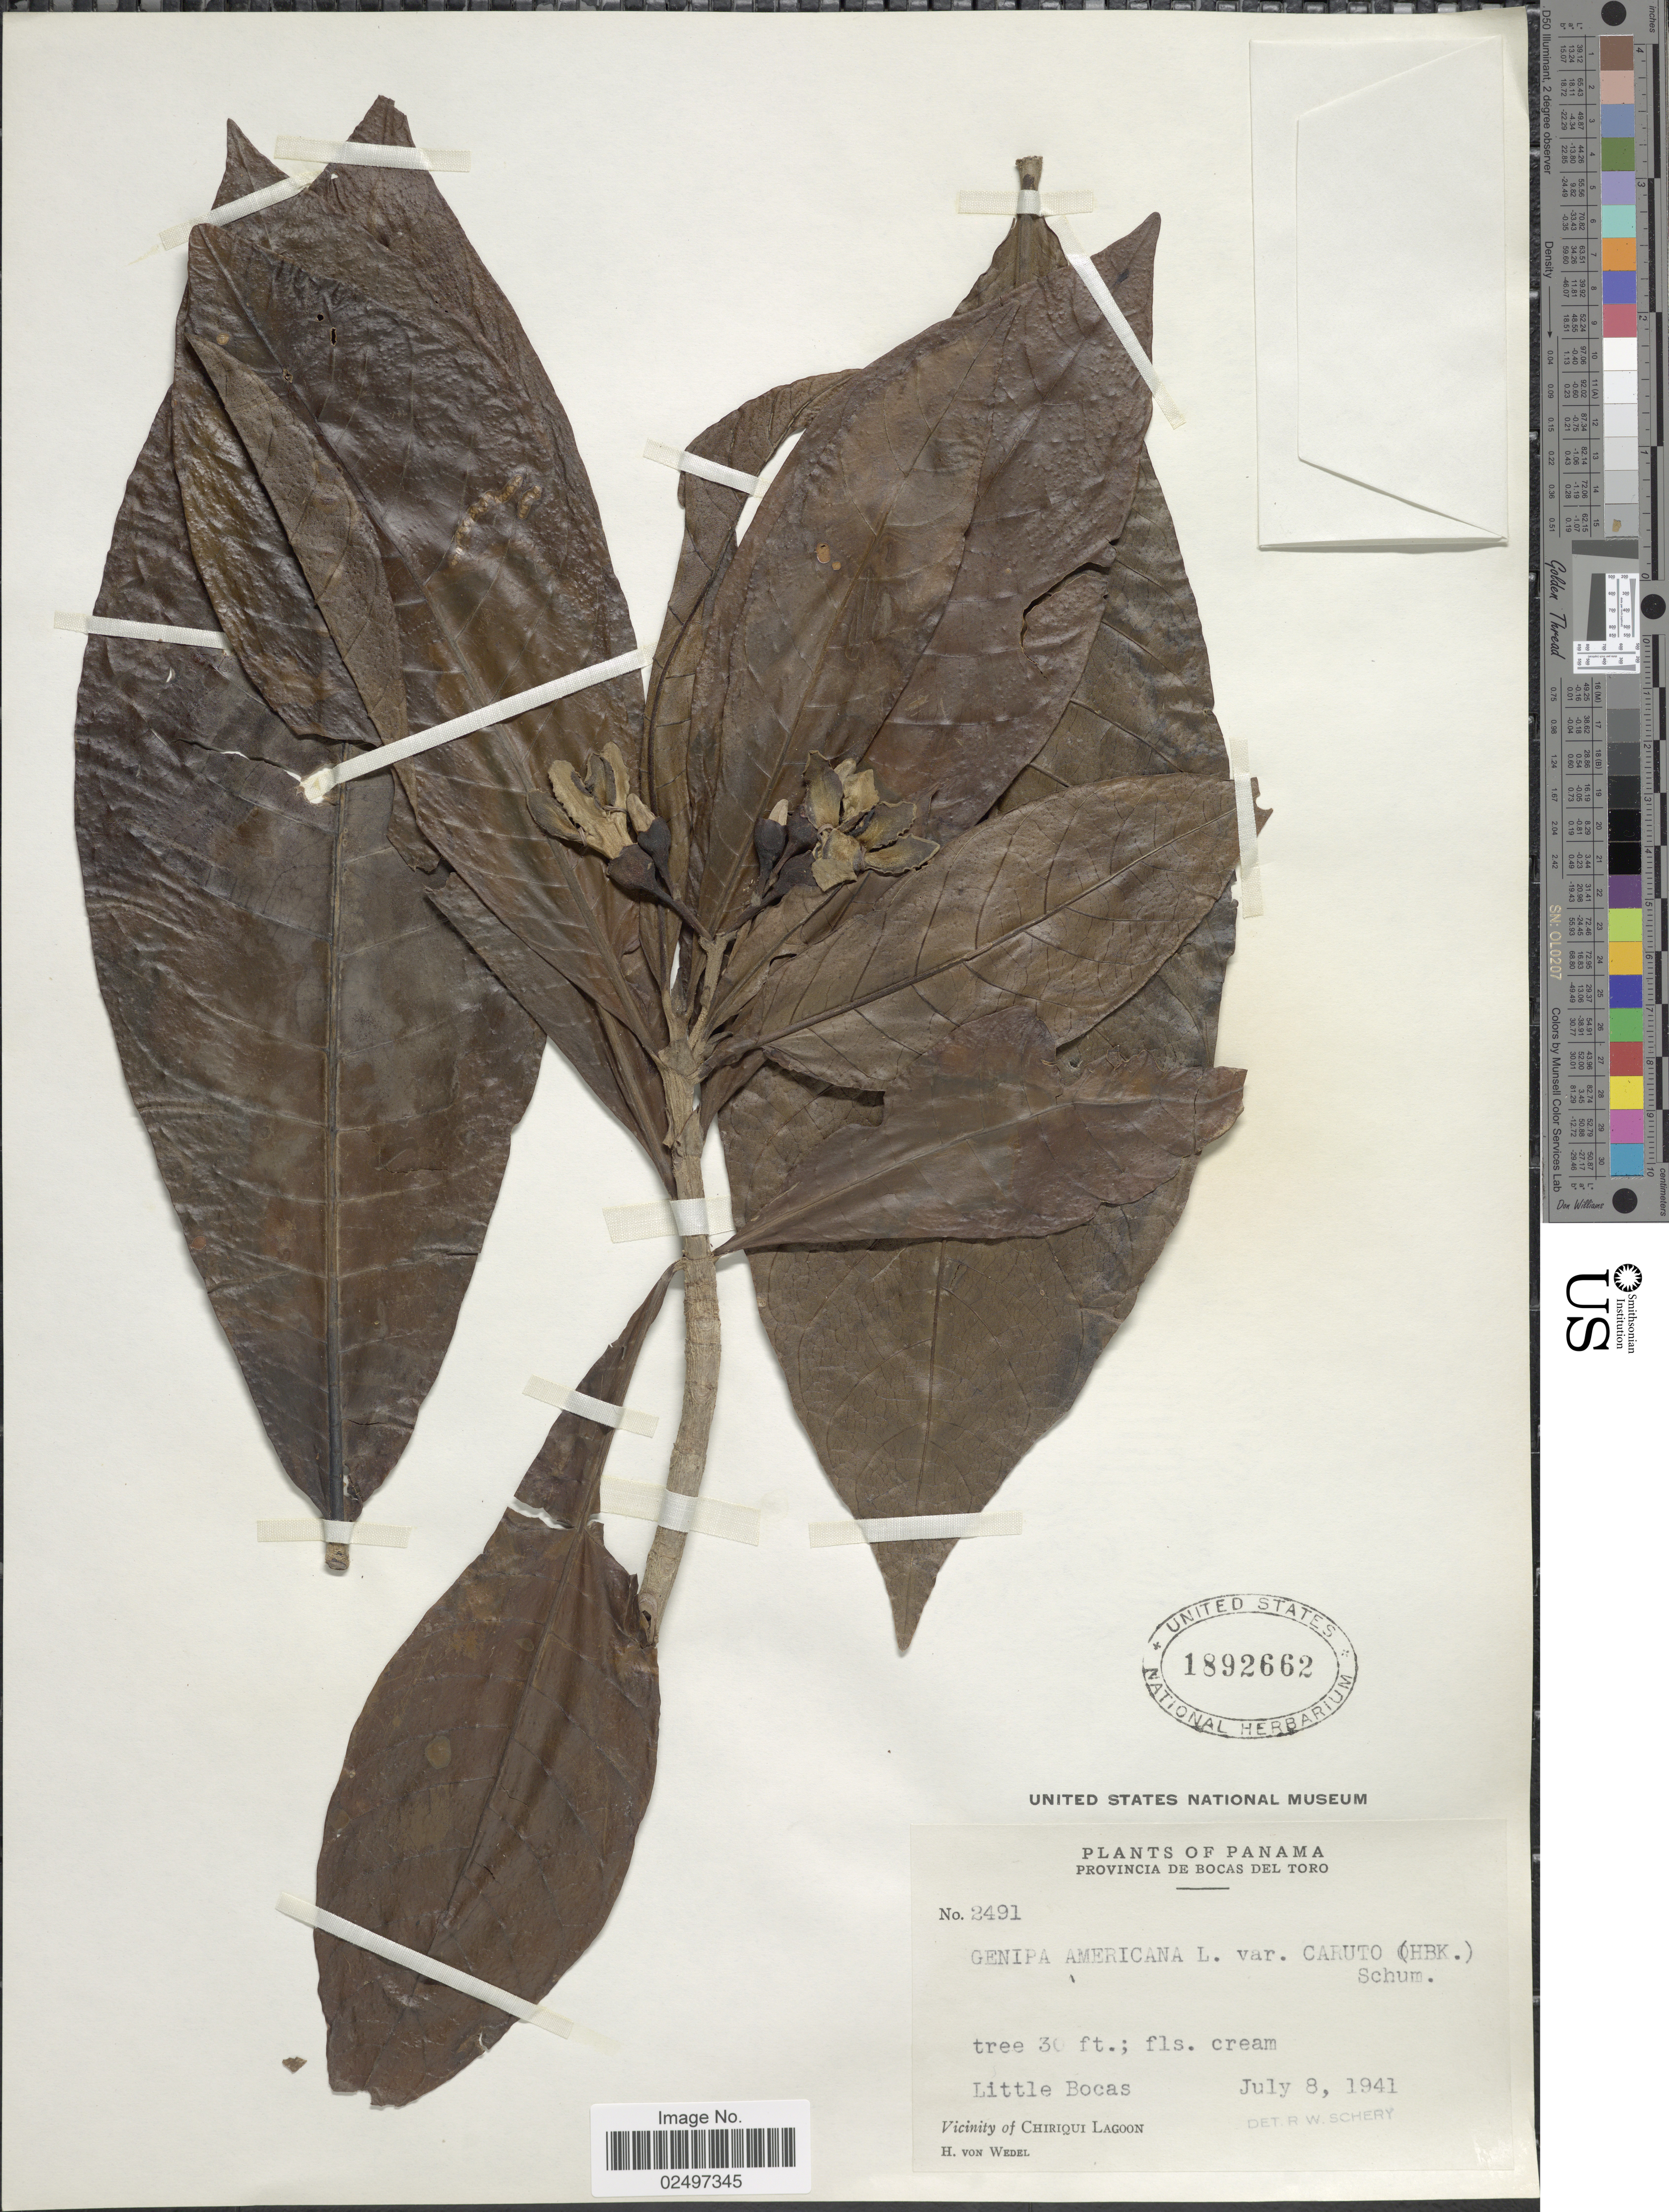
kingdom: Plantae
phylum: Tracheophyta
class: Magnoliopsida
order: Gentianales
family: Rubiaceae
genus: Genipa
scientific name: Genipa americana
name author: L.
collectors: H. von Wedel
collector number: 2491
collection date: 1941-07-08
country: Panama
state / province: Bocas del Toro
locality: Provincia de Bocas del Toro, Little Bocas, Vicinity of Chiriqui Lagoon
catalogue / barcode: US 1892662